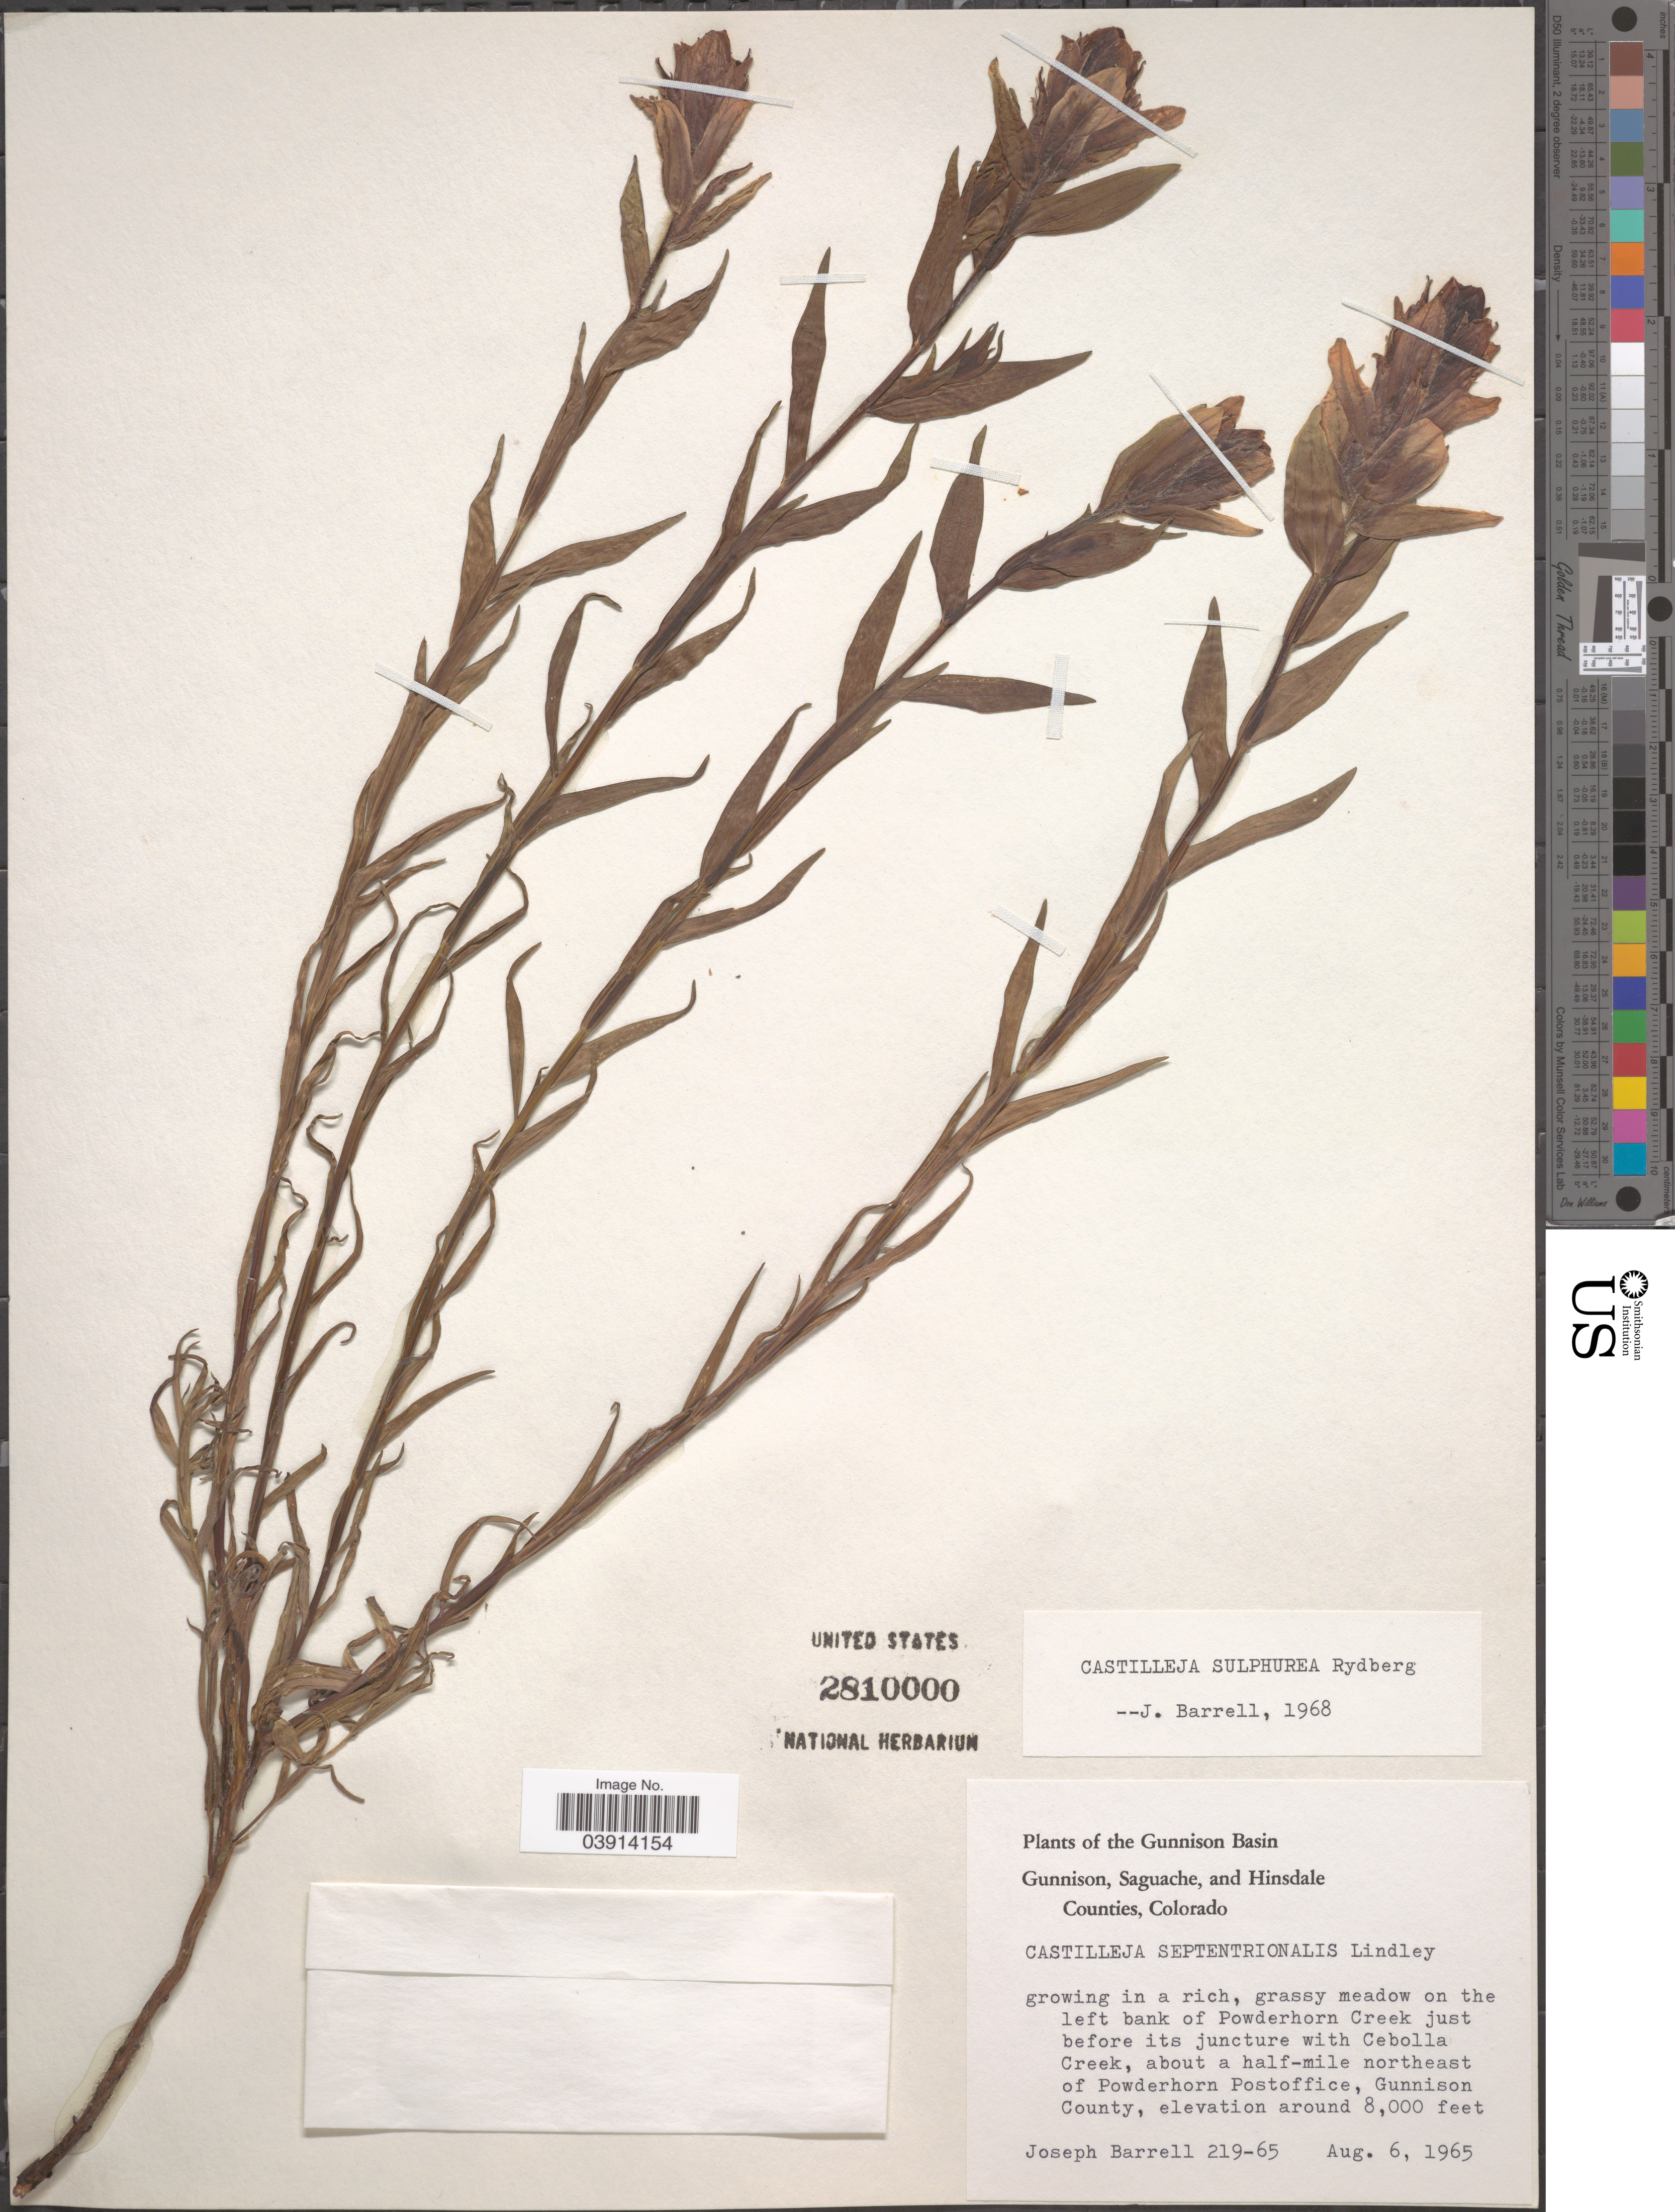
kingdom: Plantae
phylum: Tracheophyta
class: Magnoliopsida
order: Lamiales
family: Orobanchaceae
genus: Castilleja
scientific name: Castilleja septentrionalis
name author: Lindl.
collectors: J. Barrell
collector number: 219-65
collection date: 1965-08-06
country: United States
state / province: Colorado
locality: The Gunnison Basin. In a rich, grassy meadow on the left bank of Powderhorn Creek just before its juncture with Cebolla Creek, about a half-mile northeast of Powderhorn Postoffice, Gunnison County.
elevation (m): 2438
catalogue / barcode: US 2810000